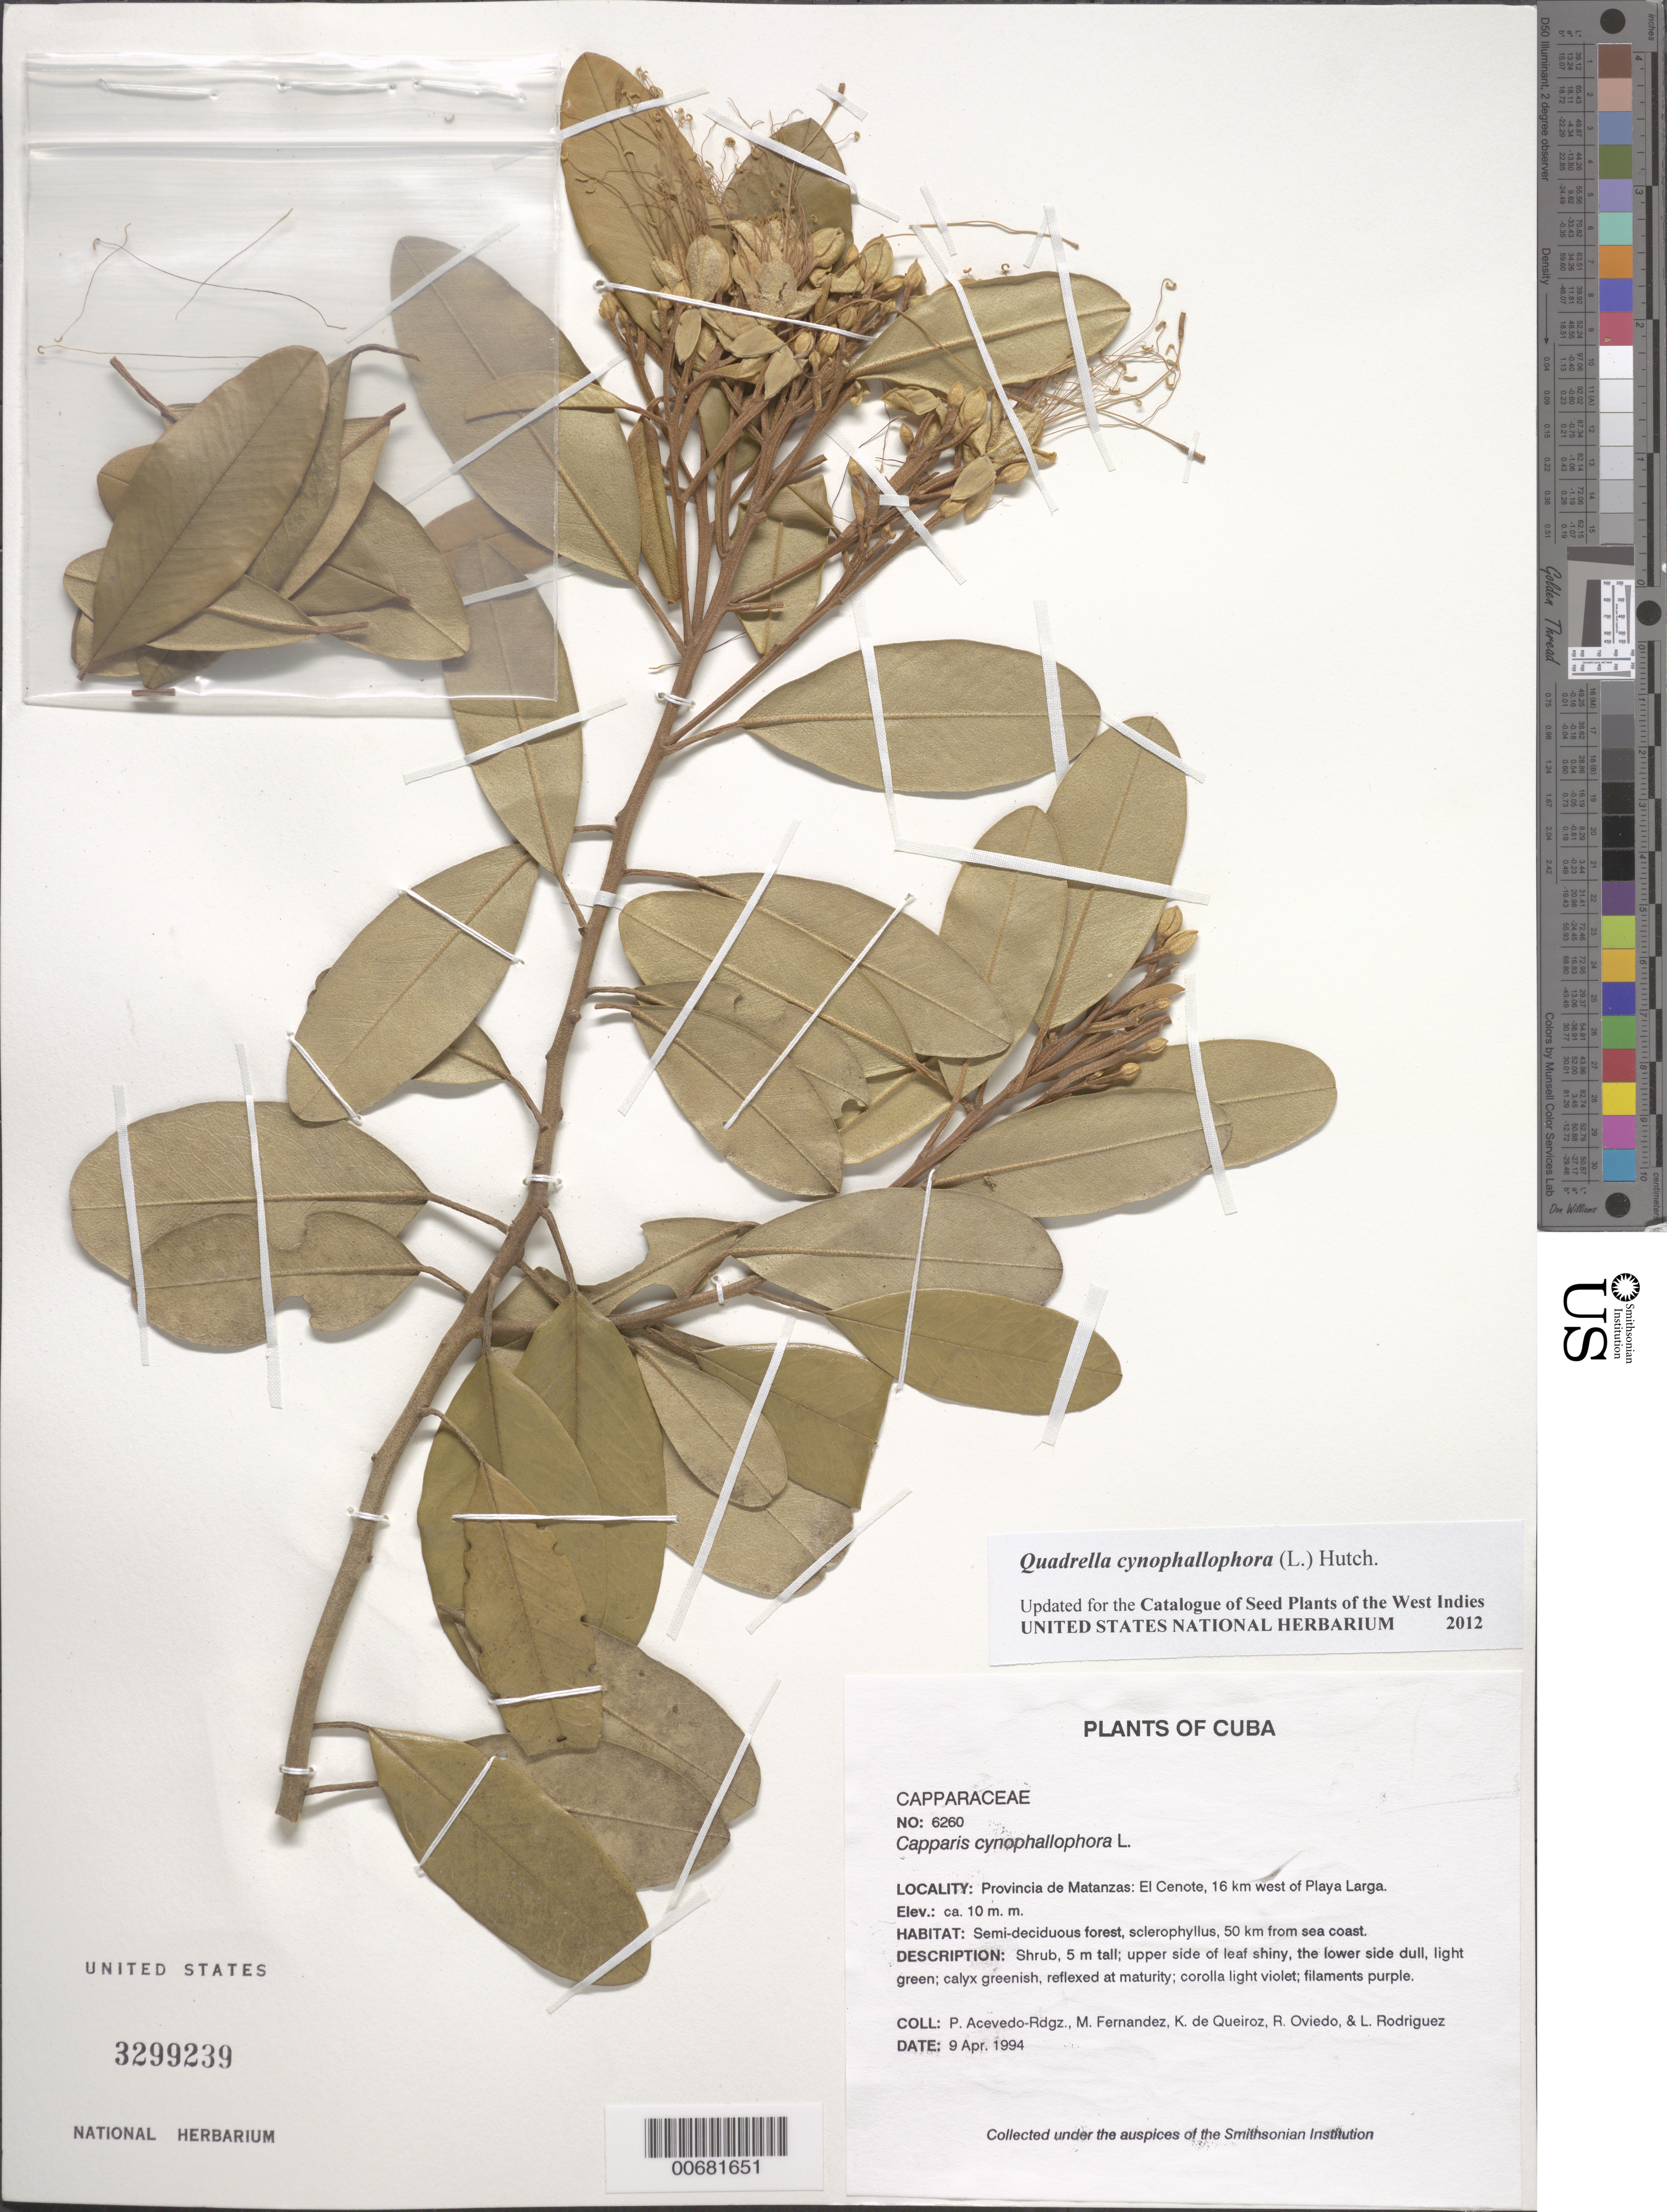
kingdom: Plantae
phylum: Tracheophyta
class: Magnoliopsida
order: Brassicales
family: Capparaceae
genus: Quadrella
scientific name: Quadrella cynophallophora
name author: (L.) Hutch.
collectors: P. Acevedo-Rodr., M. Fernández, K. De Queiroz, R. Oviedo & L. Rodriguez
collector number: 6260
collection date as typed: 09 Apr 1994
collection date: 1994-04-09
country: Cuba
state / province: Matanzas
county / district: Municipio de Ciénaga de Zapata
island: Cuba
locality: El Cenote, 16 km west of Playa Larga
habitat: Semi-deciduous forest, sclerophyllus, 50 km from sea coast.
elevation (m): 10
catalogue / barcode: US 3299239